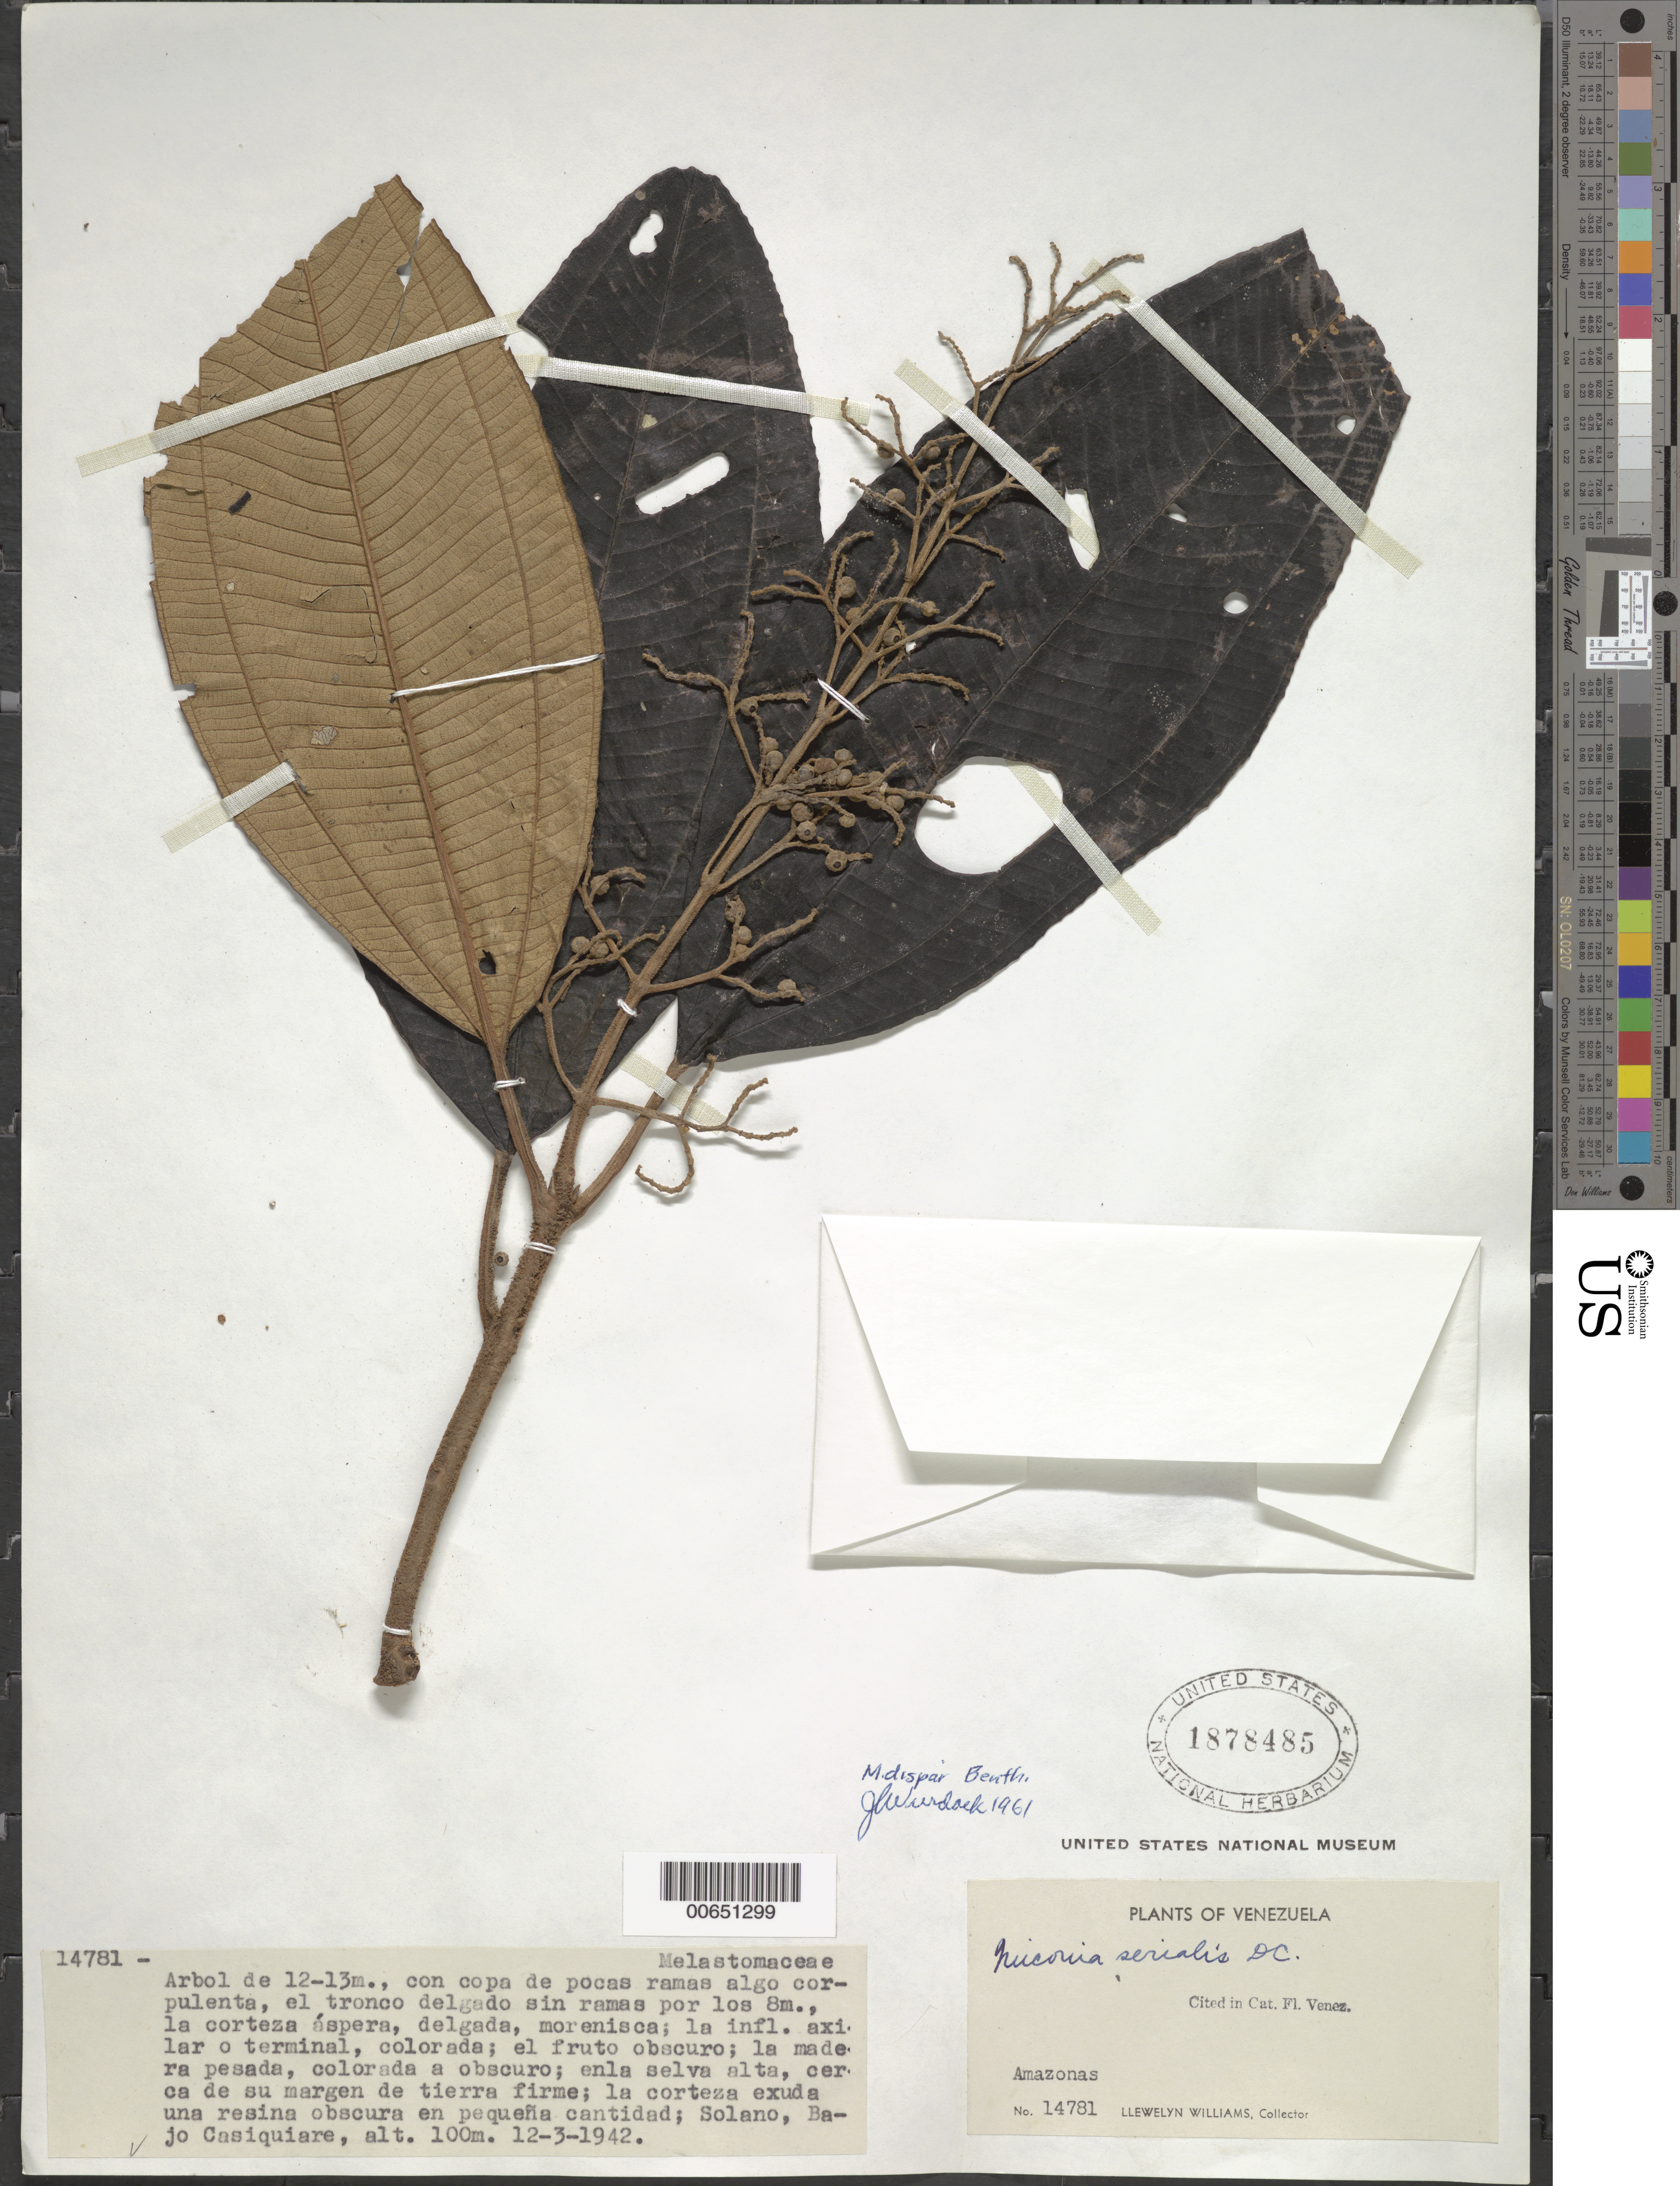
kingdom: Plantae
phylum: Tracheophyta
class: Magnoliopsida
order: Myrtales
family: Melastomataceae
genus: Miconia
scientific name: Miconia dispar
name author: Benth.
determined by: Wurdack, John J., (US), US (UNITED STATES)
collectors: Ll. Williams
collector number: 14781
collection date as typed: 12-Mar-42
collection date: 1942-03-12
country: Venezuela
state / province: Amazonas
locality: Solano, Bajo Río Casiquiare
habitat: Selva alta, cerca de su margen de tierra firme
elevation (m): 100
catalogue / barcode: US 1878485